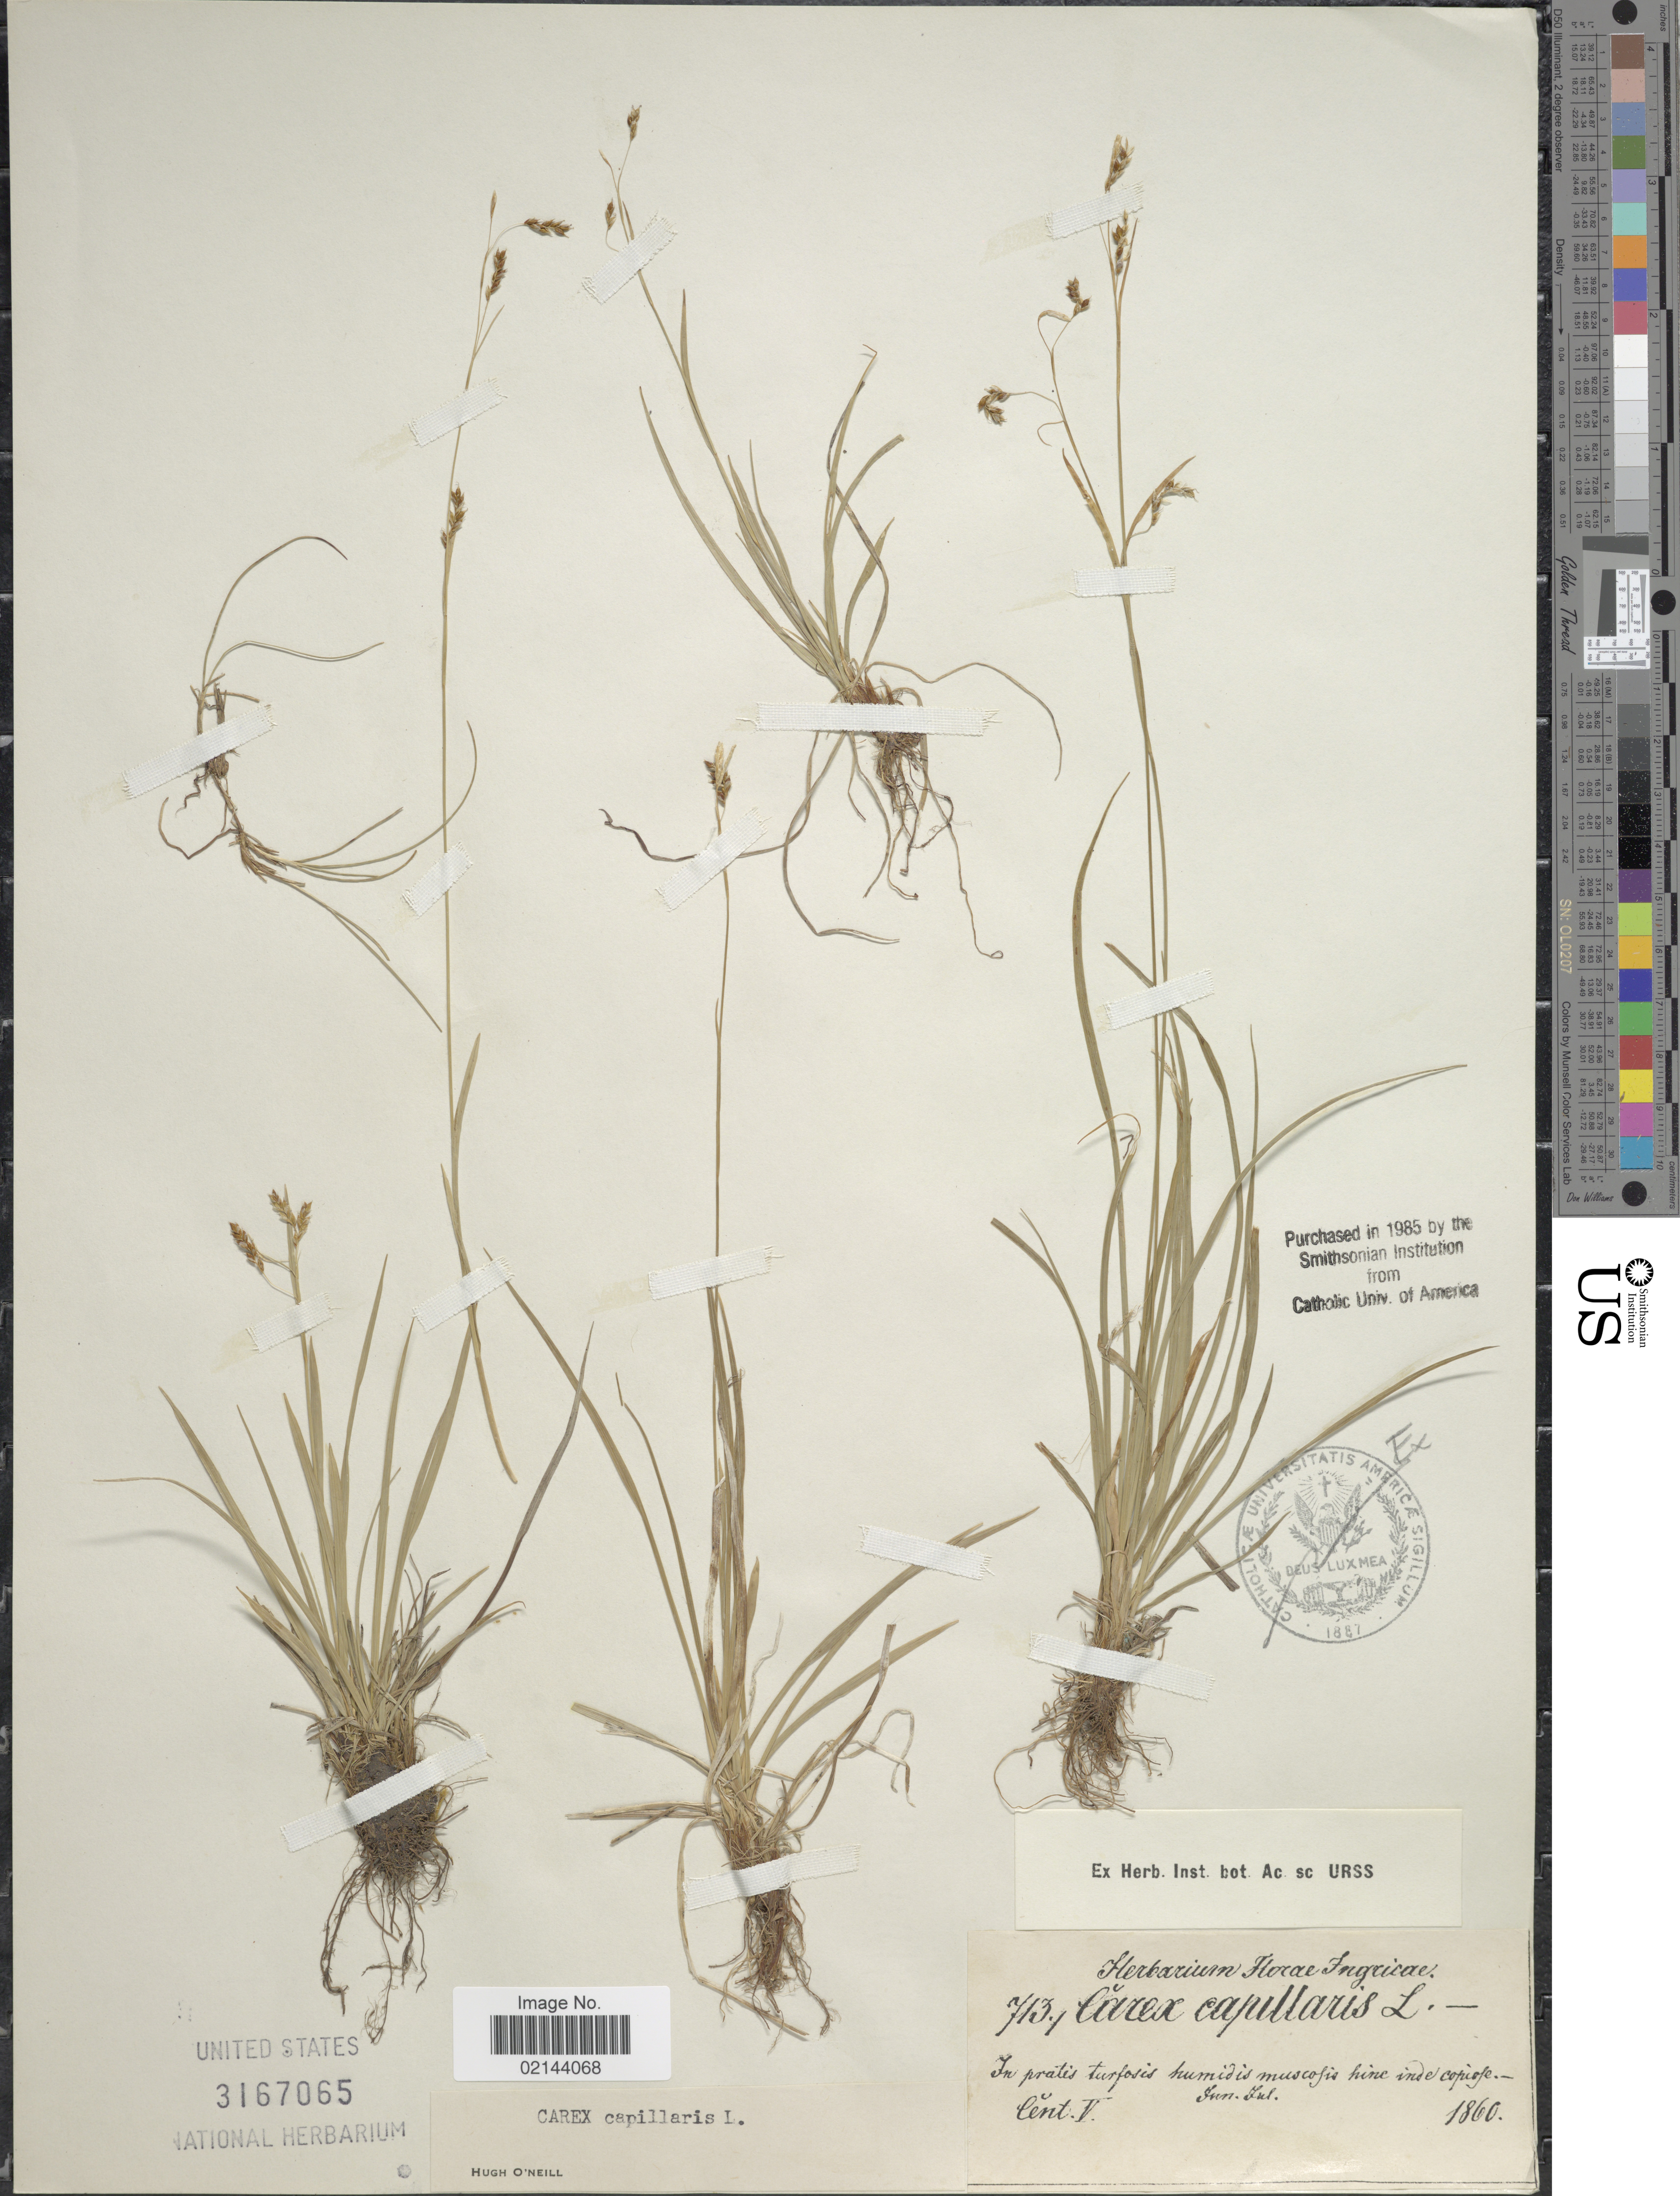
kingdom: Plantae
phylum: Tracheophyta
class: Liliopsida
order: Poales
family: Cyperaceae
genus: Carex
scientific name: Carex capillaris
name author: L.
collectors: Herbarium Florae Ingricae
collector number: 713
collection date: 1860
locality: In pratis turfosis humidis muscifis hine inde copiose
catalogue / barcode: US 3167065